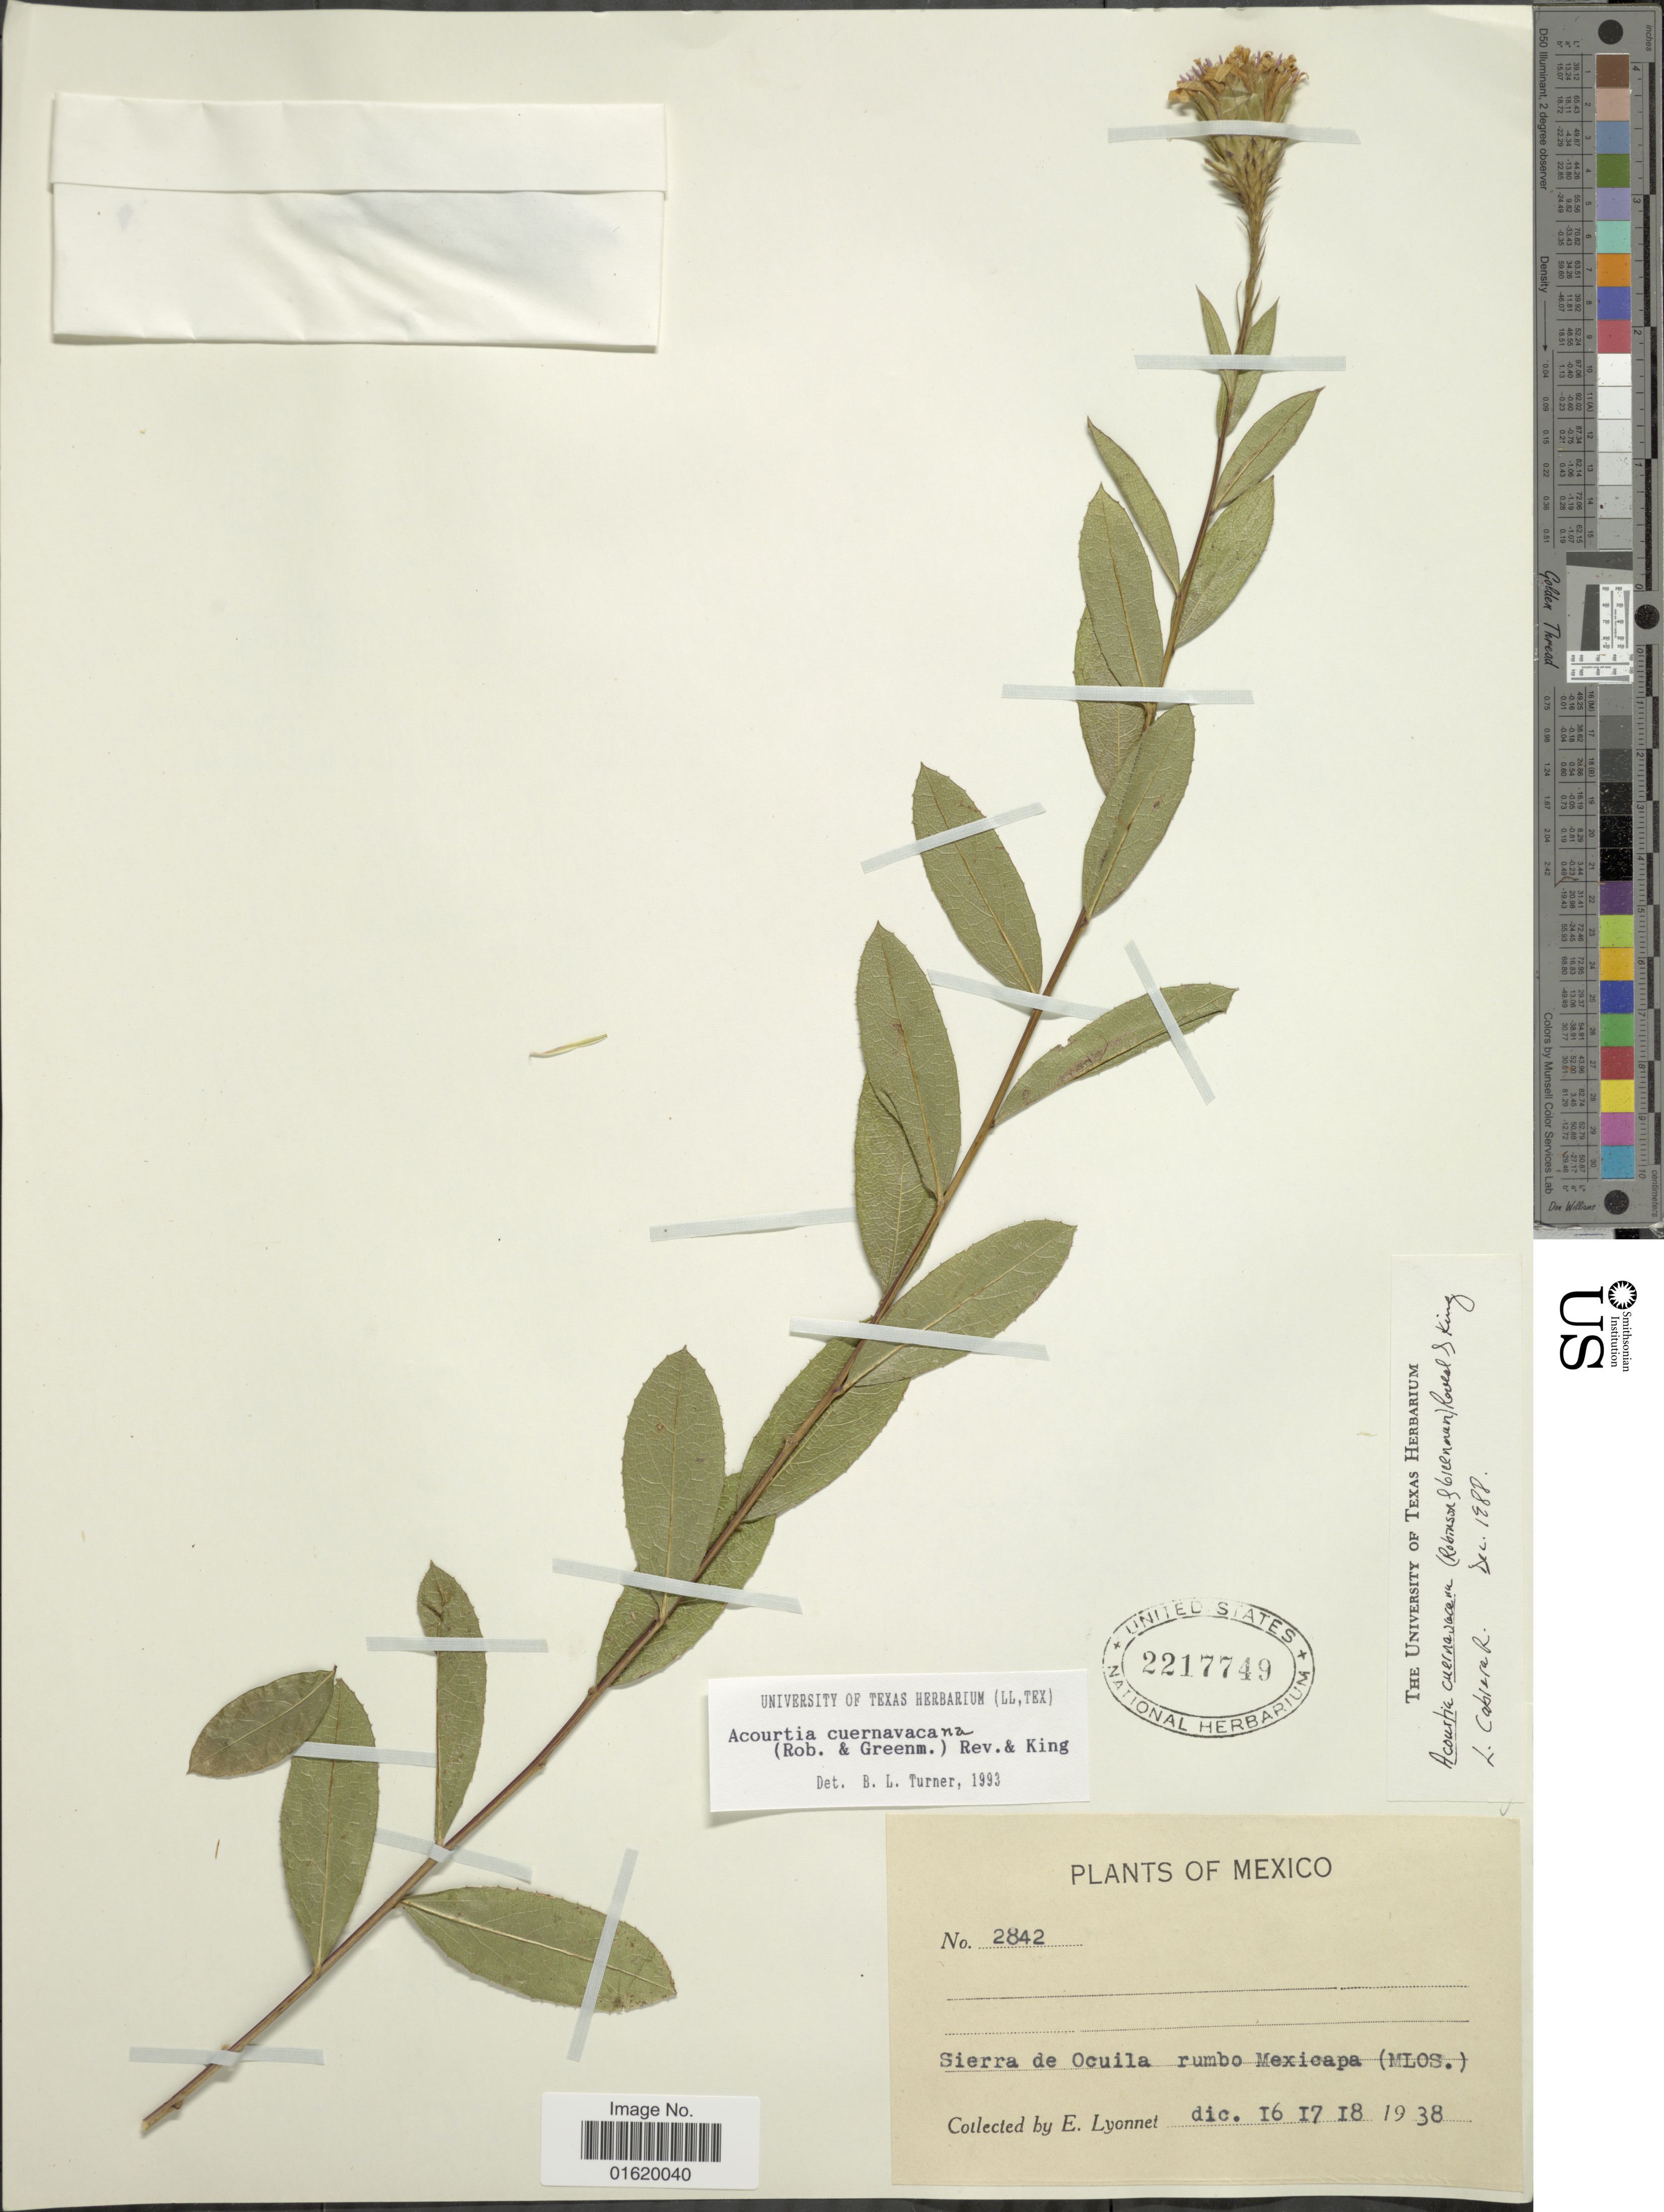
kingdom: Plantae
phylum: Tracheophyta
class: Magnoliopsida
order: Asterales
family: Asteraceae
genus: Acourtia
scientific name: Acourtia cuernavacana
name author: (B.L. Rob. & Greenm.) Reveal & R.M. King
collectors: E. Lyonnet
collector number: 2842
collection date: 1938-12-16/1938-12-18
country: Mexico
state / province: Morelos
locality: Sierra de Ocuila rumbo Mexicapa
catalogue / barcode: US 2217749